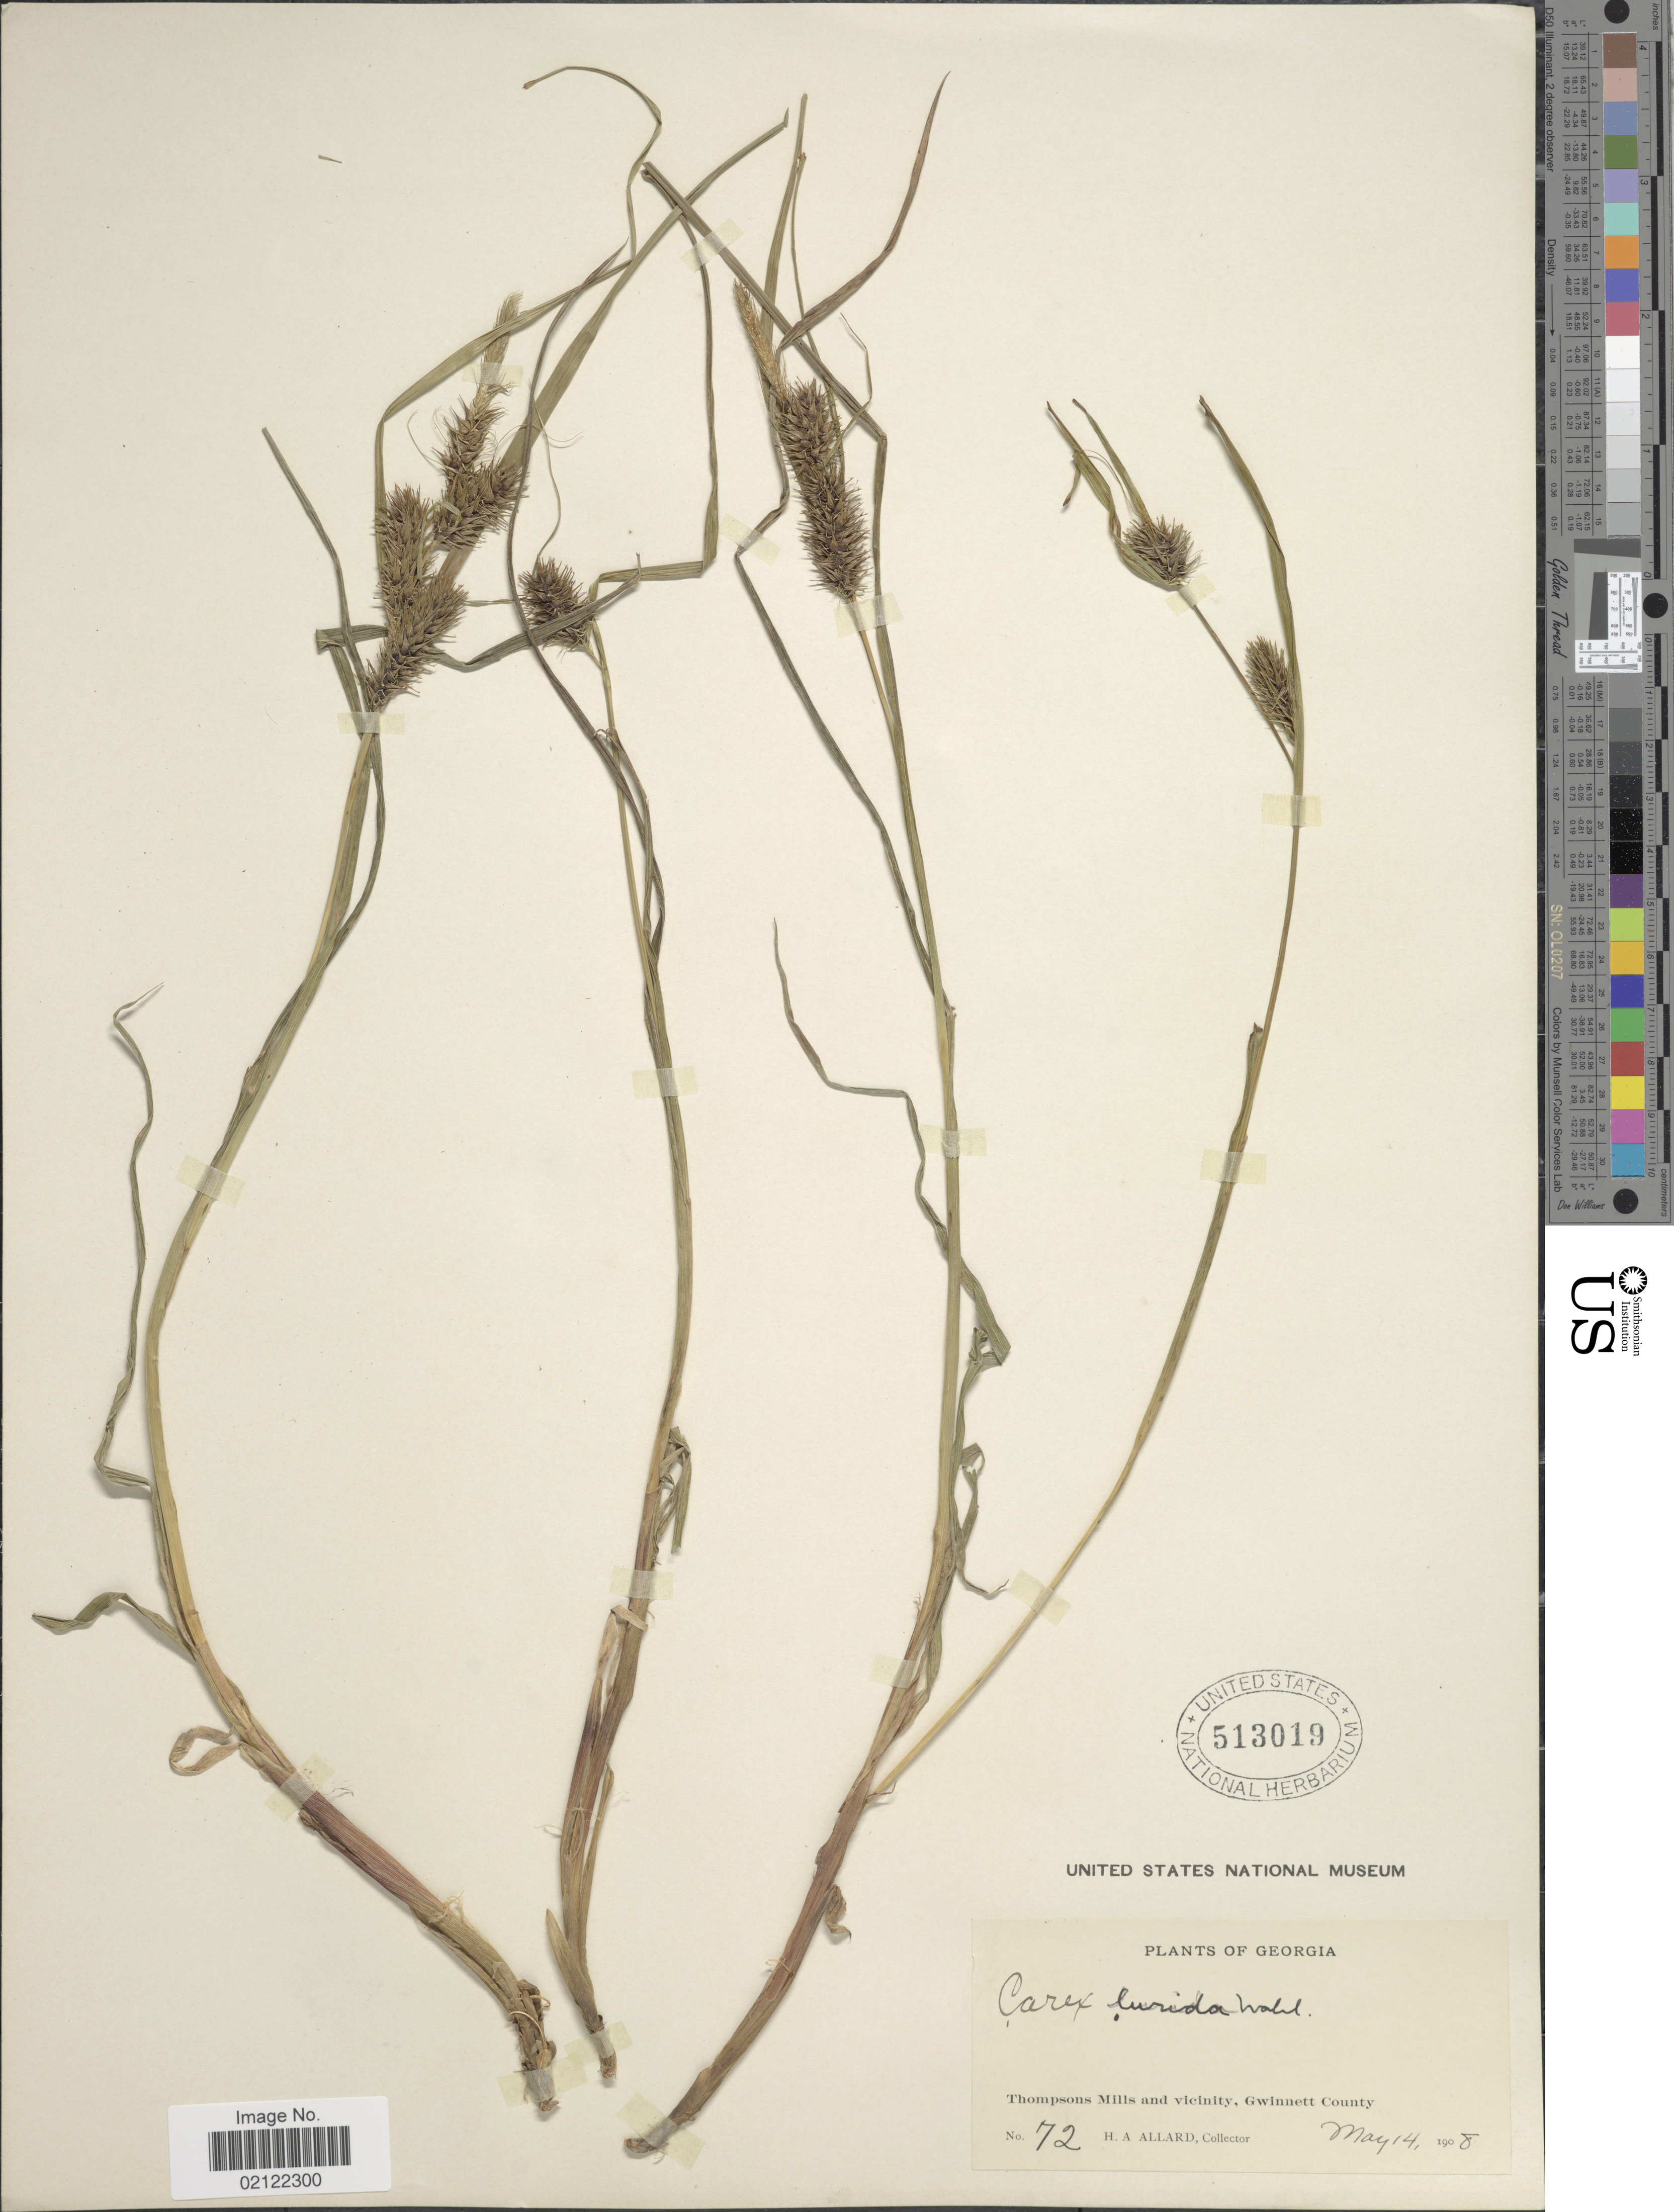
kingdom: Plantae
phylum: Tracheophyta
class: Liliopsida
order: Poales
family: Cyperaceae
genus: Carex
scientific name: Carex lurida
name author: Wahlenb.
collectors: H. A. Allard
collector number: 72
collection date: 1908-05-14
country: United States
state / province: Georgia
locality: Thompsons Mills and vicinity, Gwinnett County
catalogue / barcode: US 513019